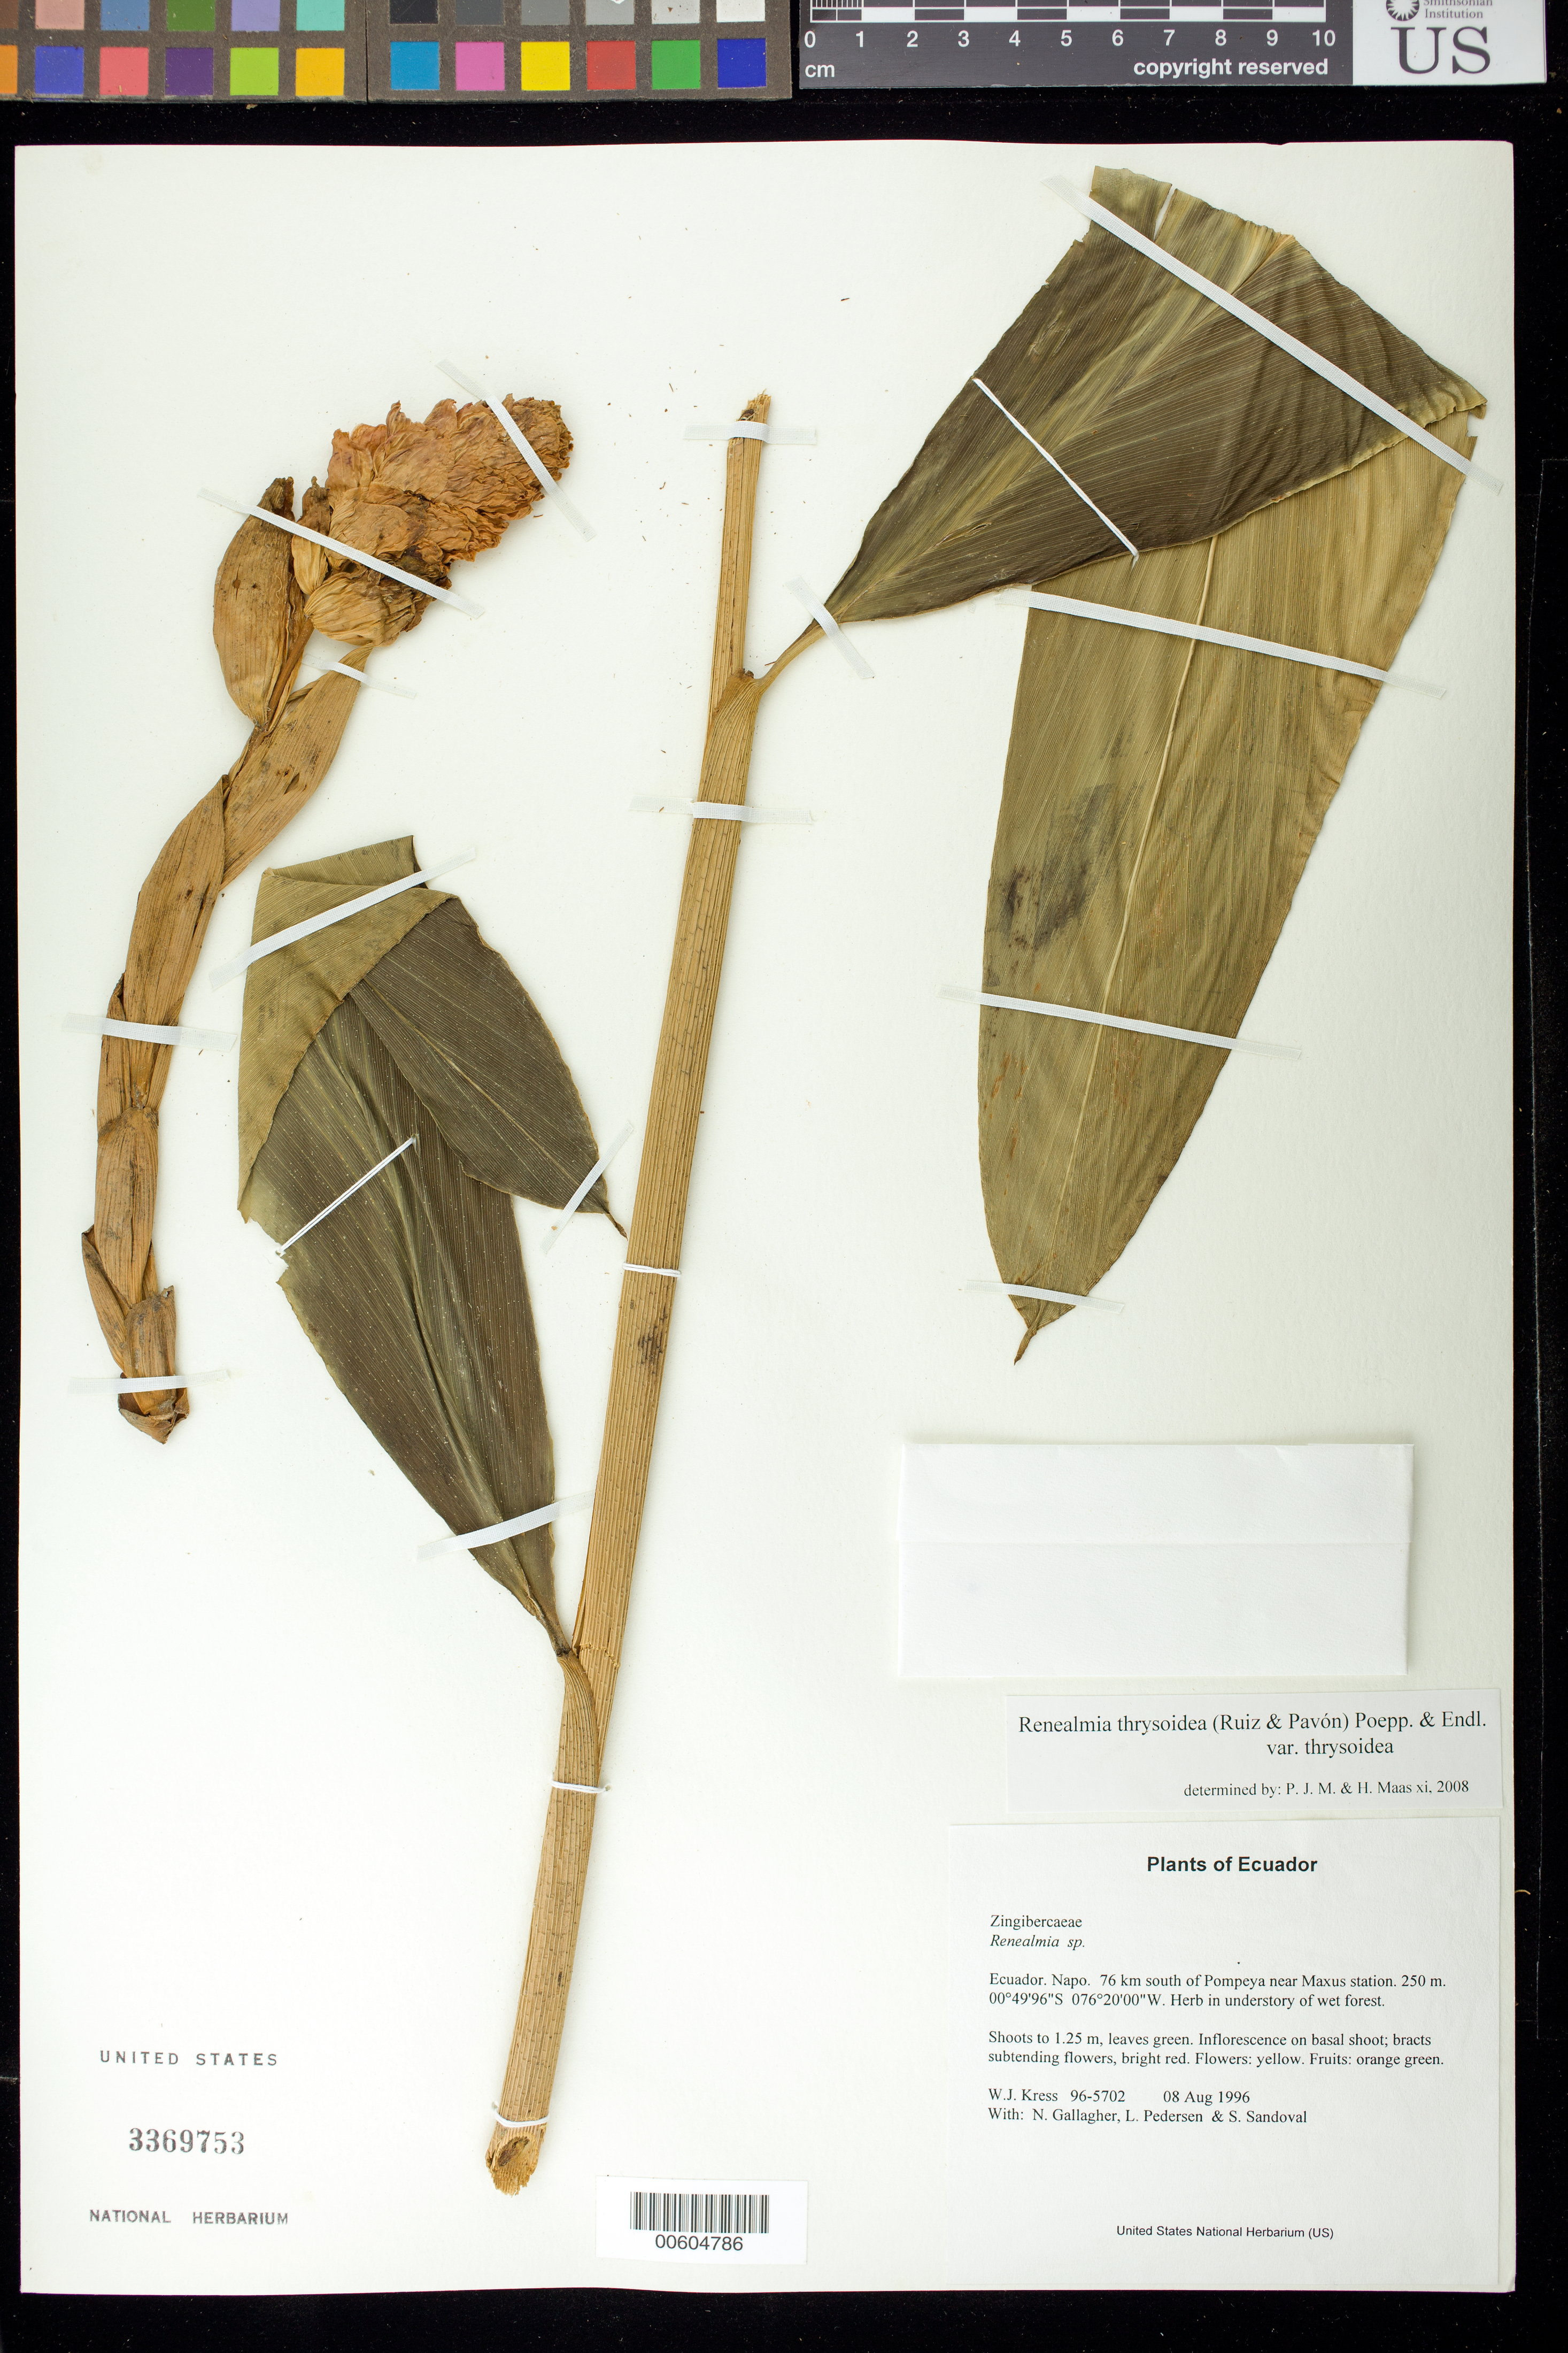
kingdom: Plantae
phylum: Tracheophyta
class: Liliopsida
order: Zingiberales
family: Zingiberaceae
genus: Hemiorchis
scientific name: Hemiorchis sp.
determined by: Maas, P. J.; Maas van de Kamer, H.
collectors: W. J. Kress, N. L. Gallagher, L. Pedersen & S. Sandoval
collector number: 96-5702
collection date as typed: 08 Aug 1996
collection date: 1996-08-08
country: Ecuador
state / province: Napo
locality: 76 km south of Pompeya near Maxus station.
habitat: Herb in understory of wet forest.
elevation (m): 250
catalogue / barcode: US 3369753